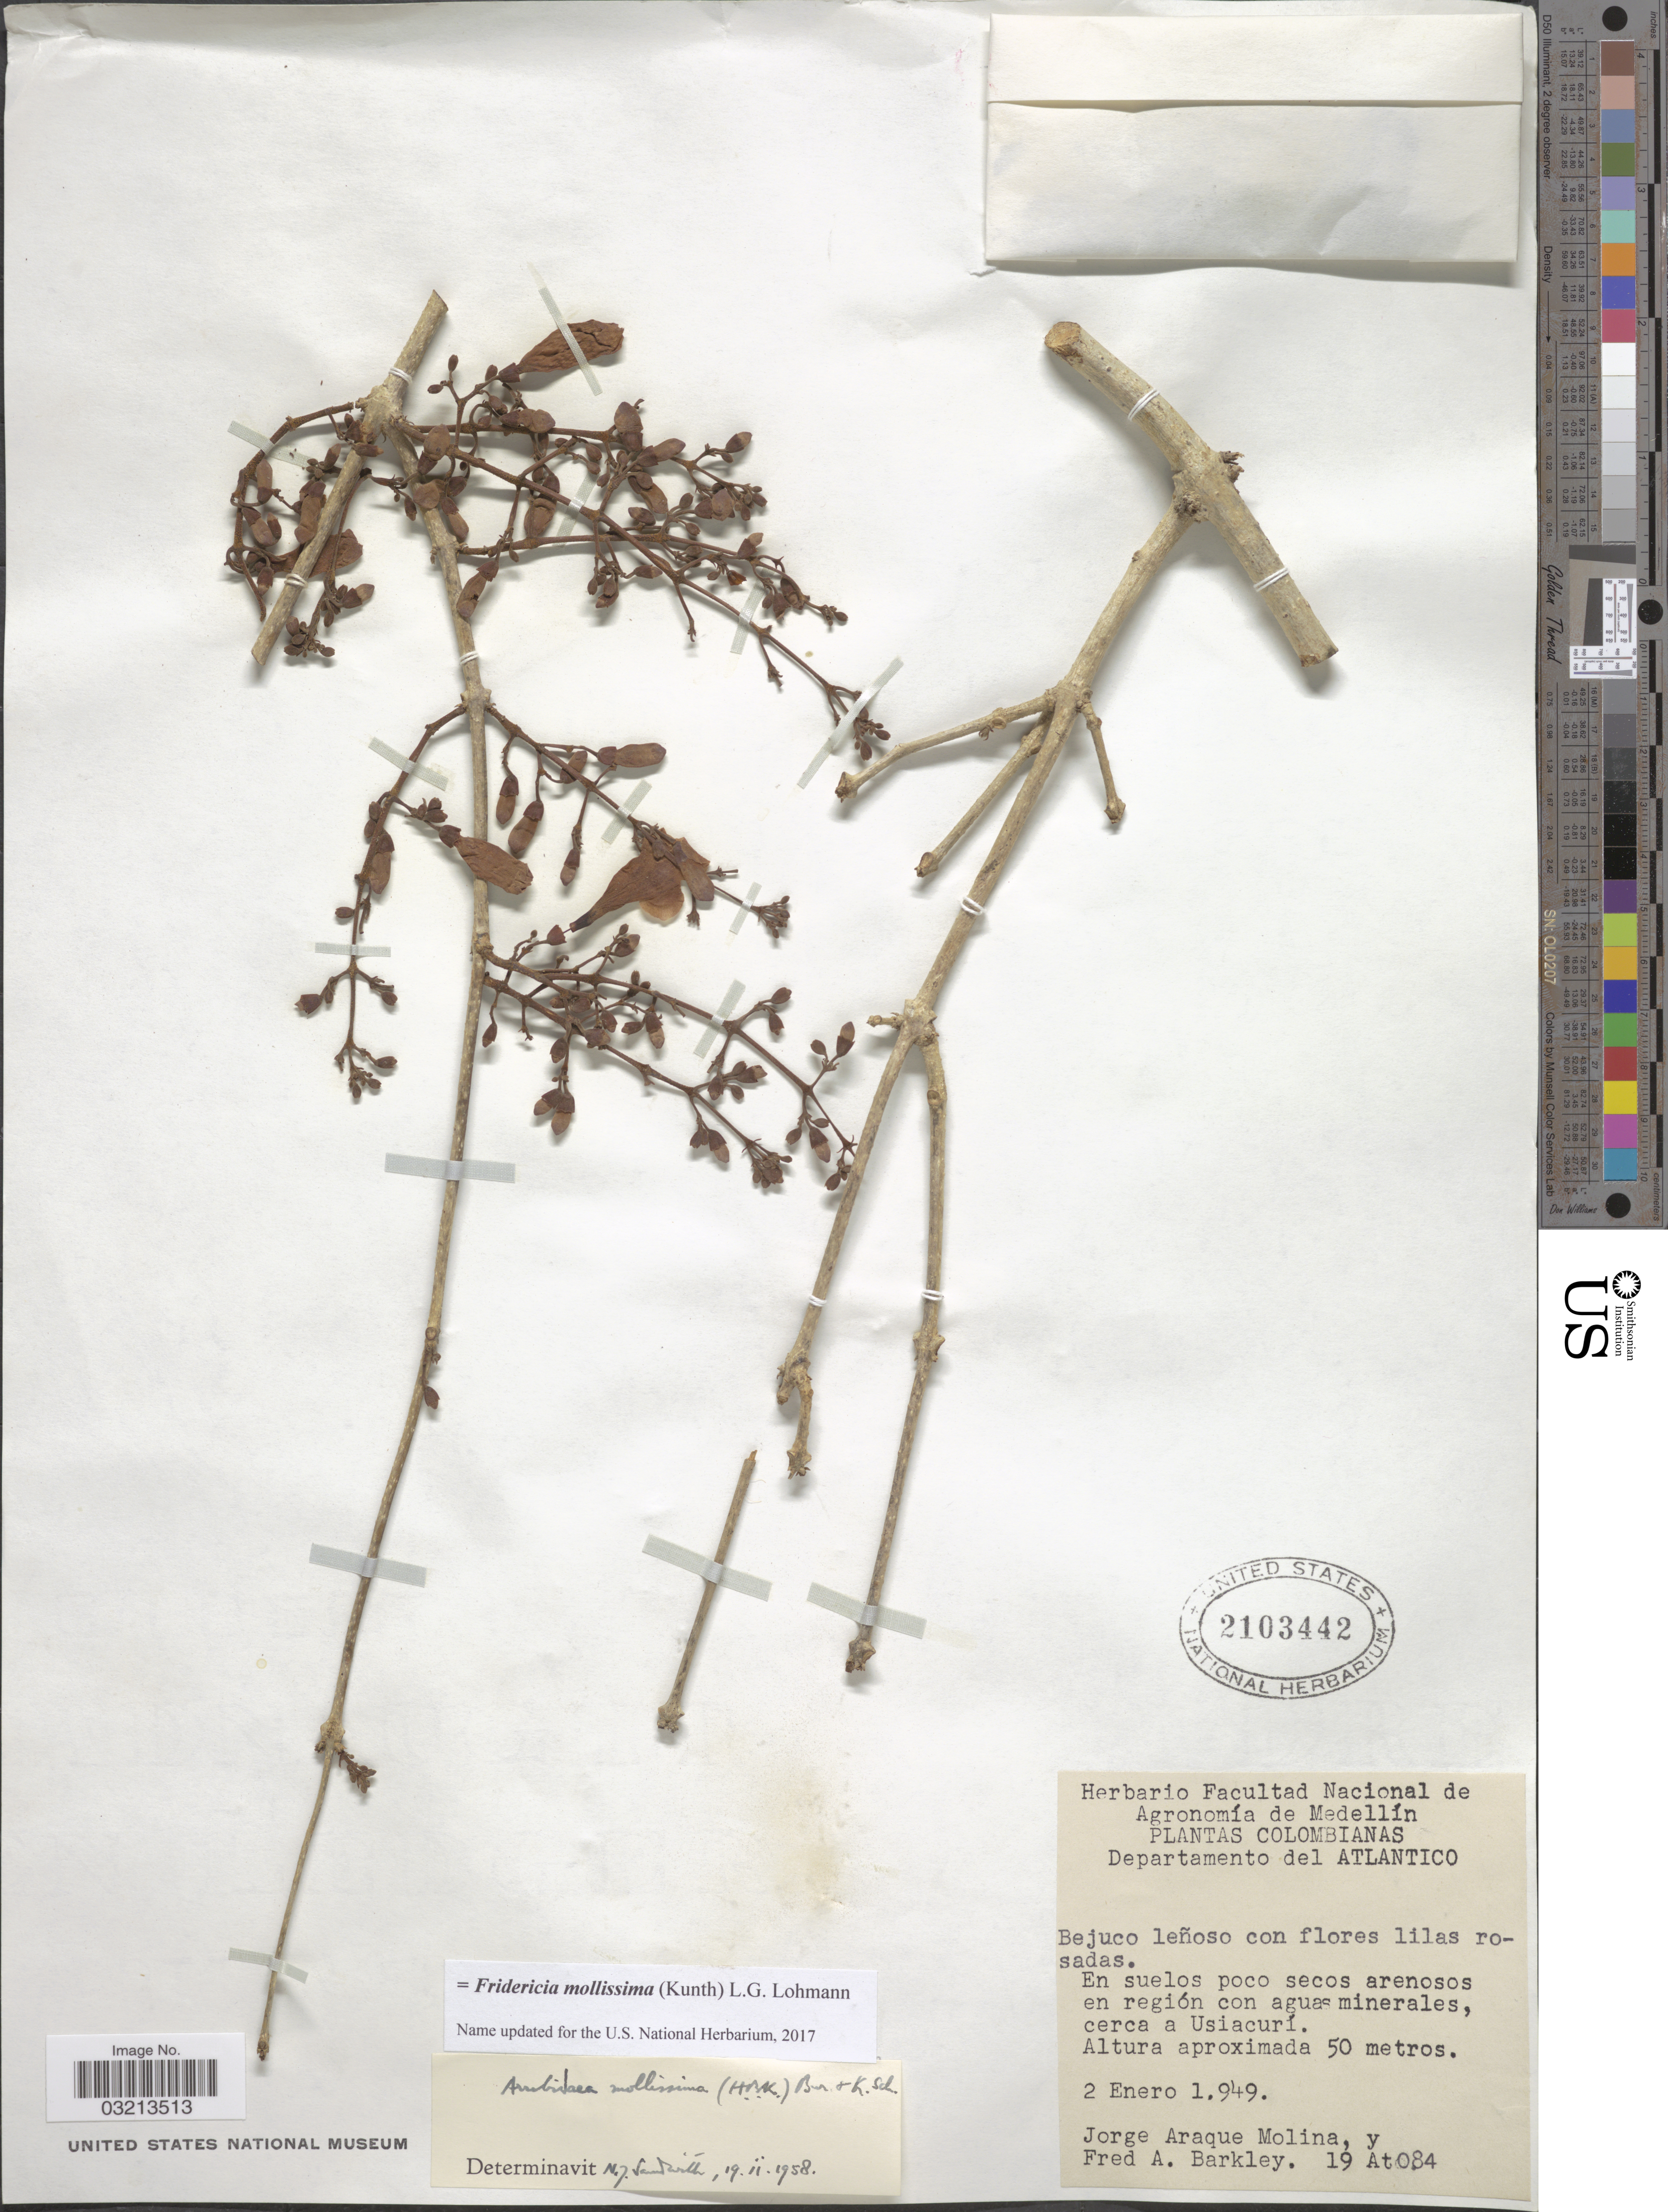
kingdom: Plantae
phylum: Tracheophyta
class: Magnoliopsida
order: Lamiales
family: Bignoniaceae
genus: Fridericia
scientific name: Fridericia mollissima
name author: (Kunth) L.G. Lohmann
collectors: J. A. Molina & F. A. Barkley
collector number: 19At084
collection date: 1949-01-02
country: Colombia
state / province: Atlántico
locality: Departamento del Atlantico. En suelos poco secos arenosos en región con aguas minerales, cerca a Usiacurí.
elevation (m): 50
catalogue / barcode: US 2103442